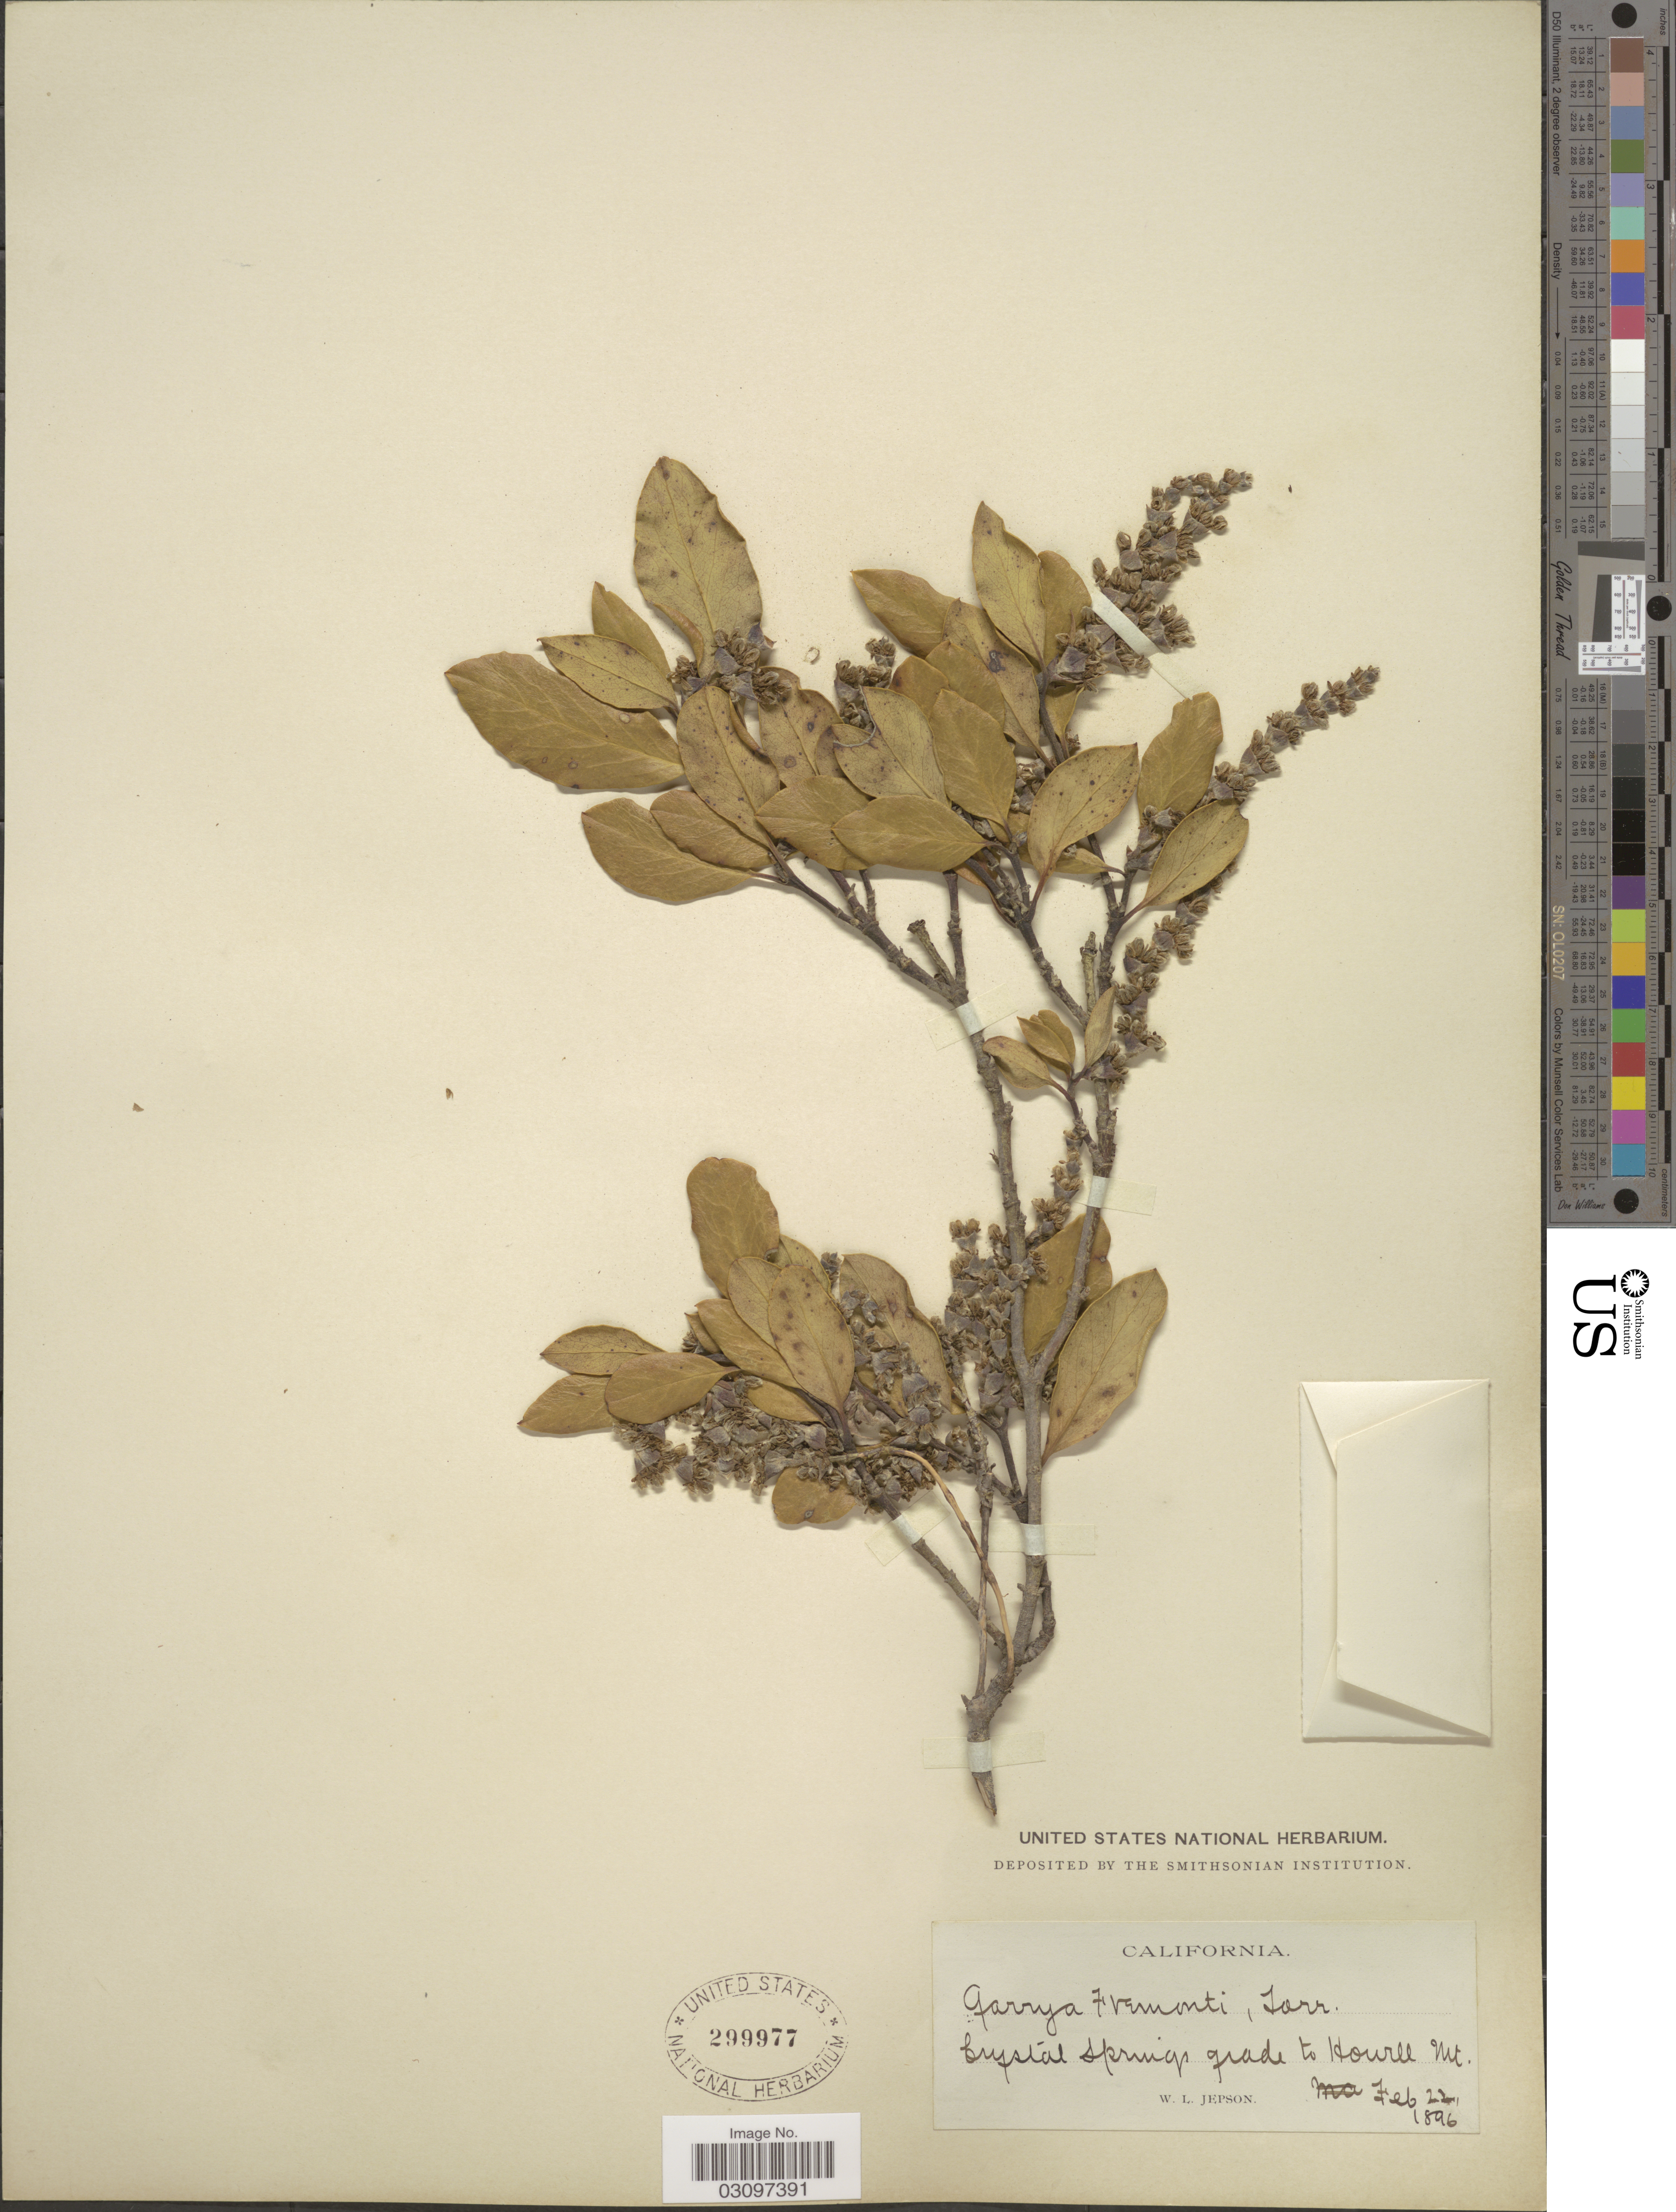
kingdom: Plantae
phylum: Tracheophyta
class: Magnoliopsida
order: Garryales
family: Garryaceae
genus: Garrya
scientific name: Garrya fremontii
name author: Torr.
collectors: W. L. Jepson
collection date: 1896-02-22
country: United States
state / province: California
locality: Crystal springs grade to Howell Mt.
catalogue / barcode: US 299977